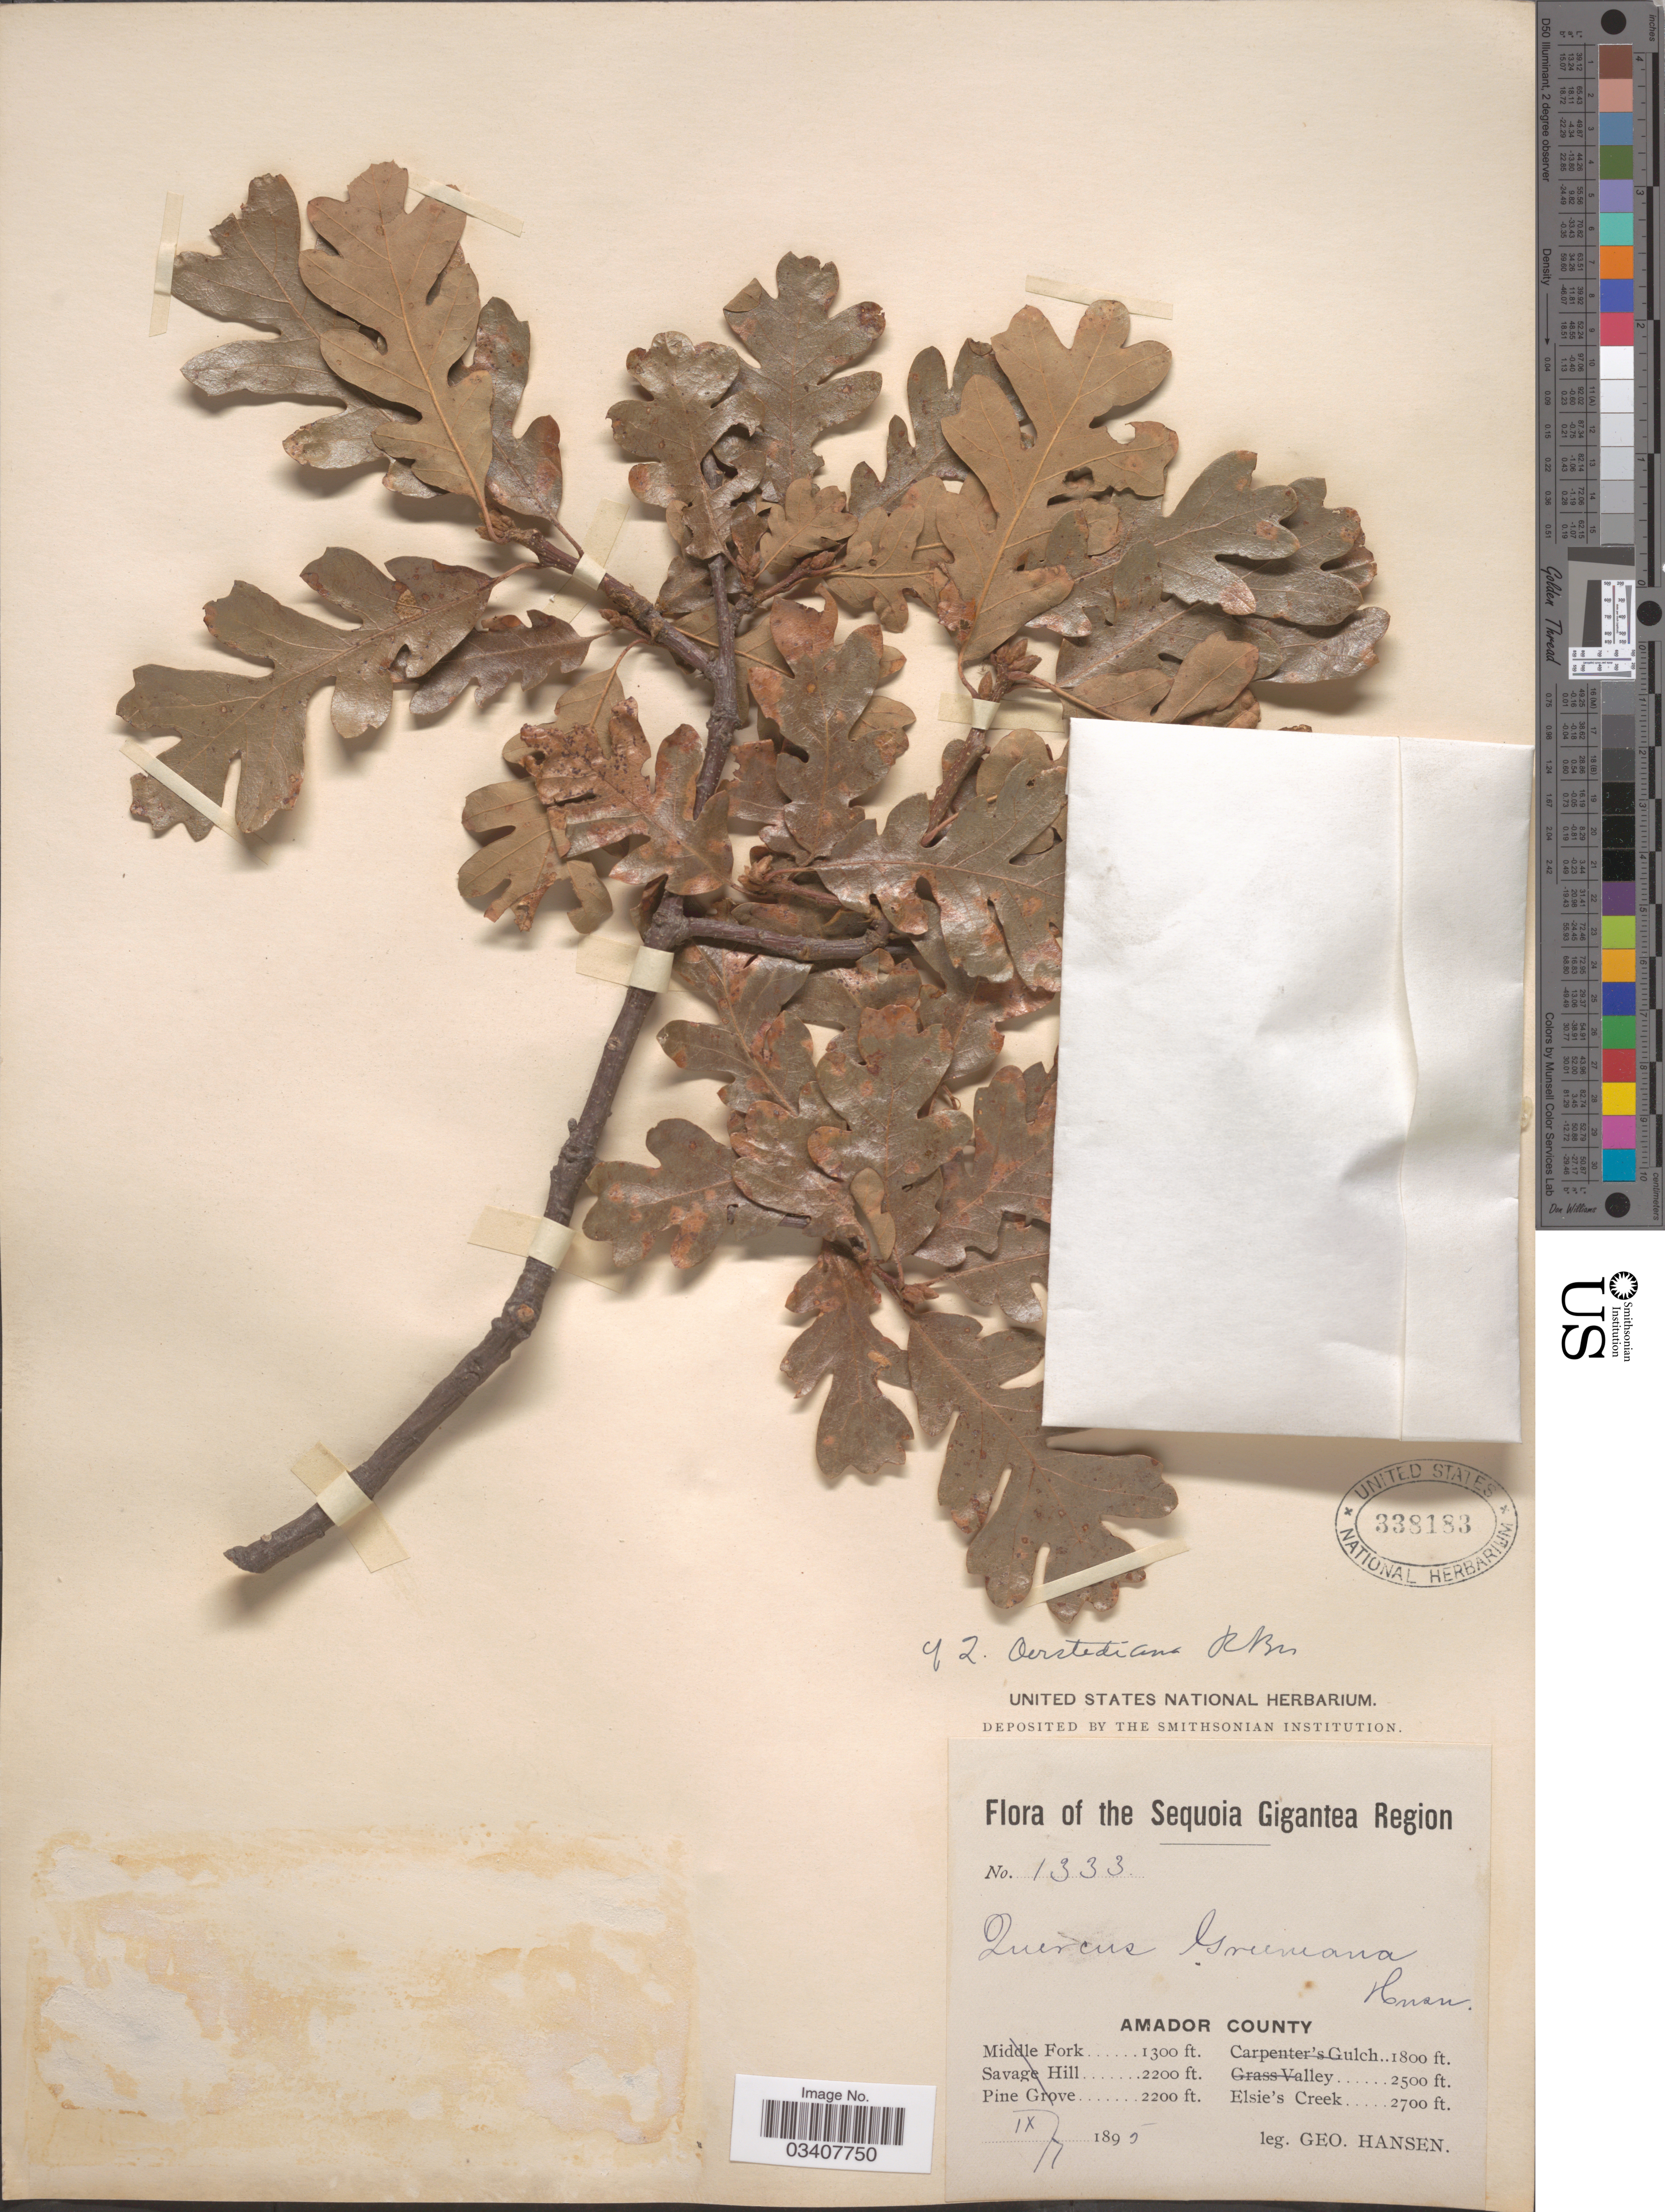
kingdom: Plantae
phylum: Tracheophyta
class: Magnoliopsida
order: Fagales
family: Fagaceae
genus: Quercus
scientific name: Quercus oerstediana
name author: R. Br.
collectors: G. Hansen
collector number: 1333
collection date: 1895-09-07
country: United States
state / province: California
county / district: Amador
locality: The Sequoia Gigantea Region. Amador County. Elsie's Creek.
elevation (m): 823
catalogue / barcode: US 338183